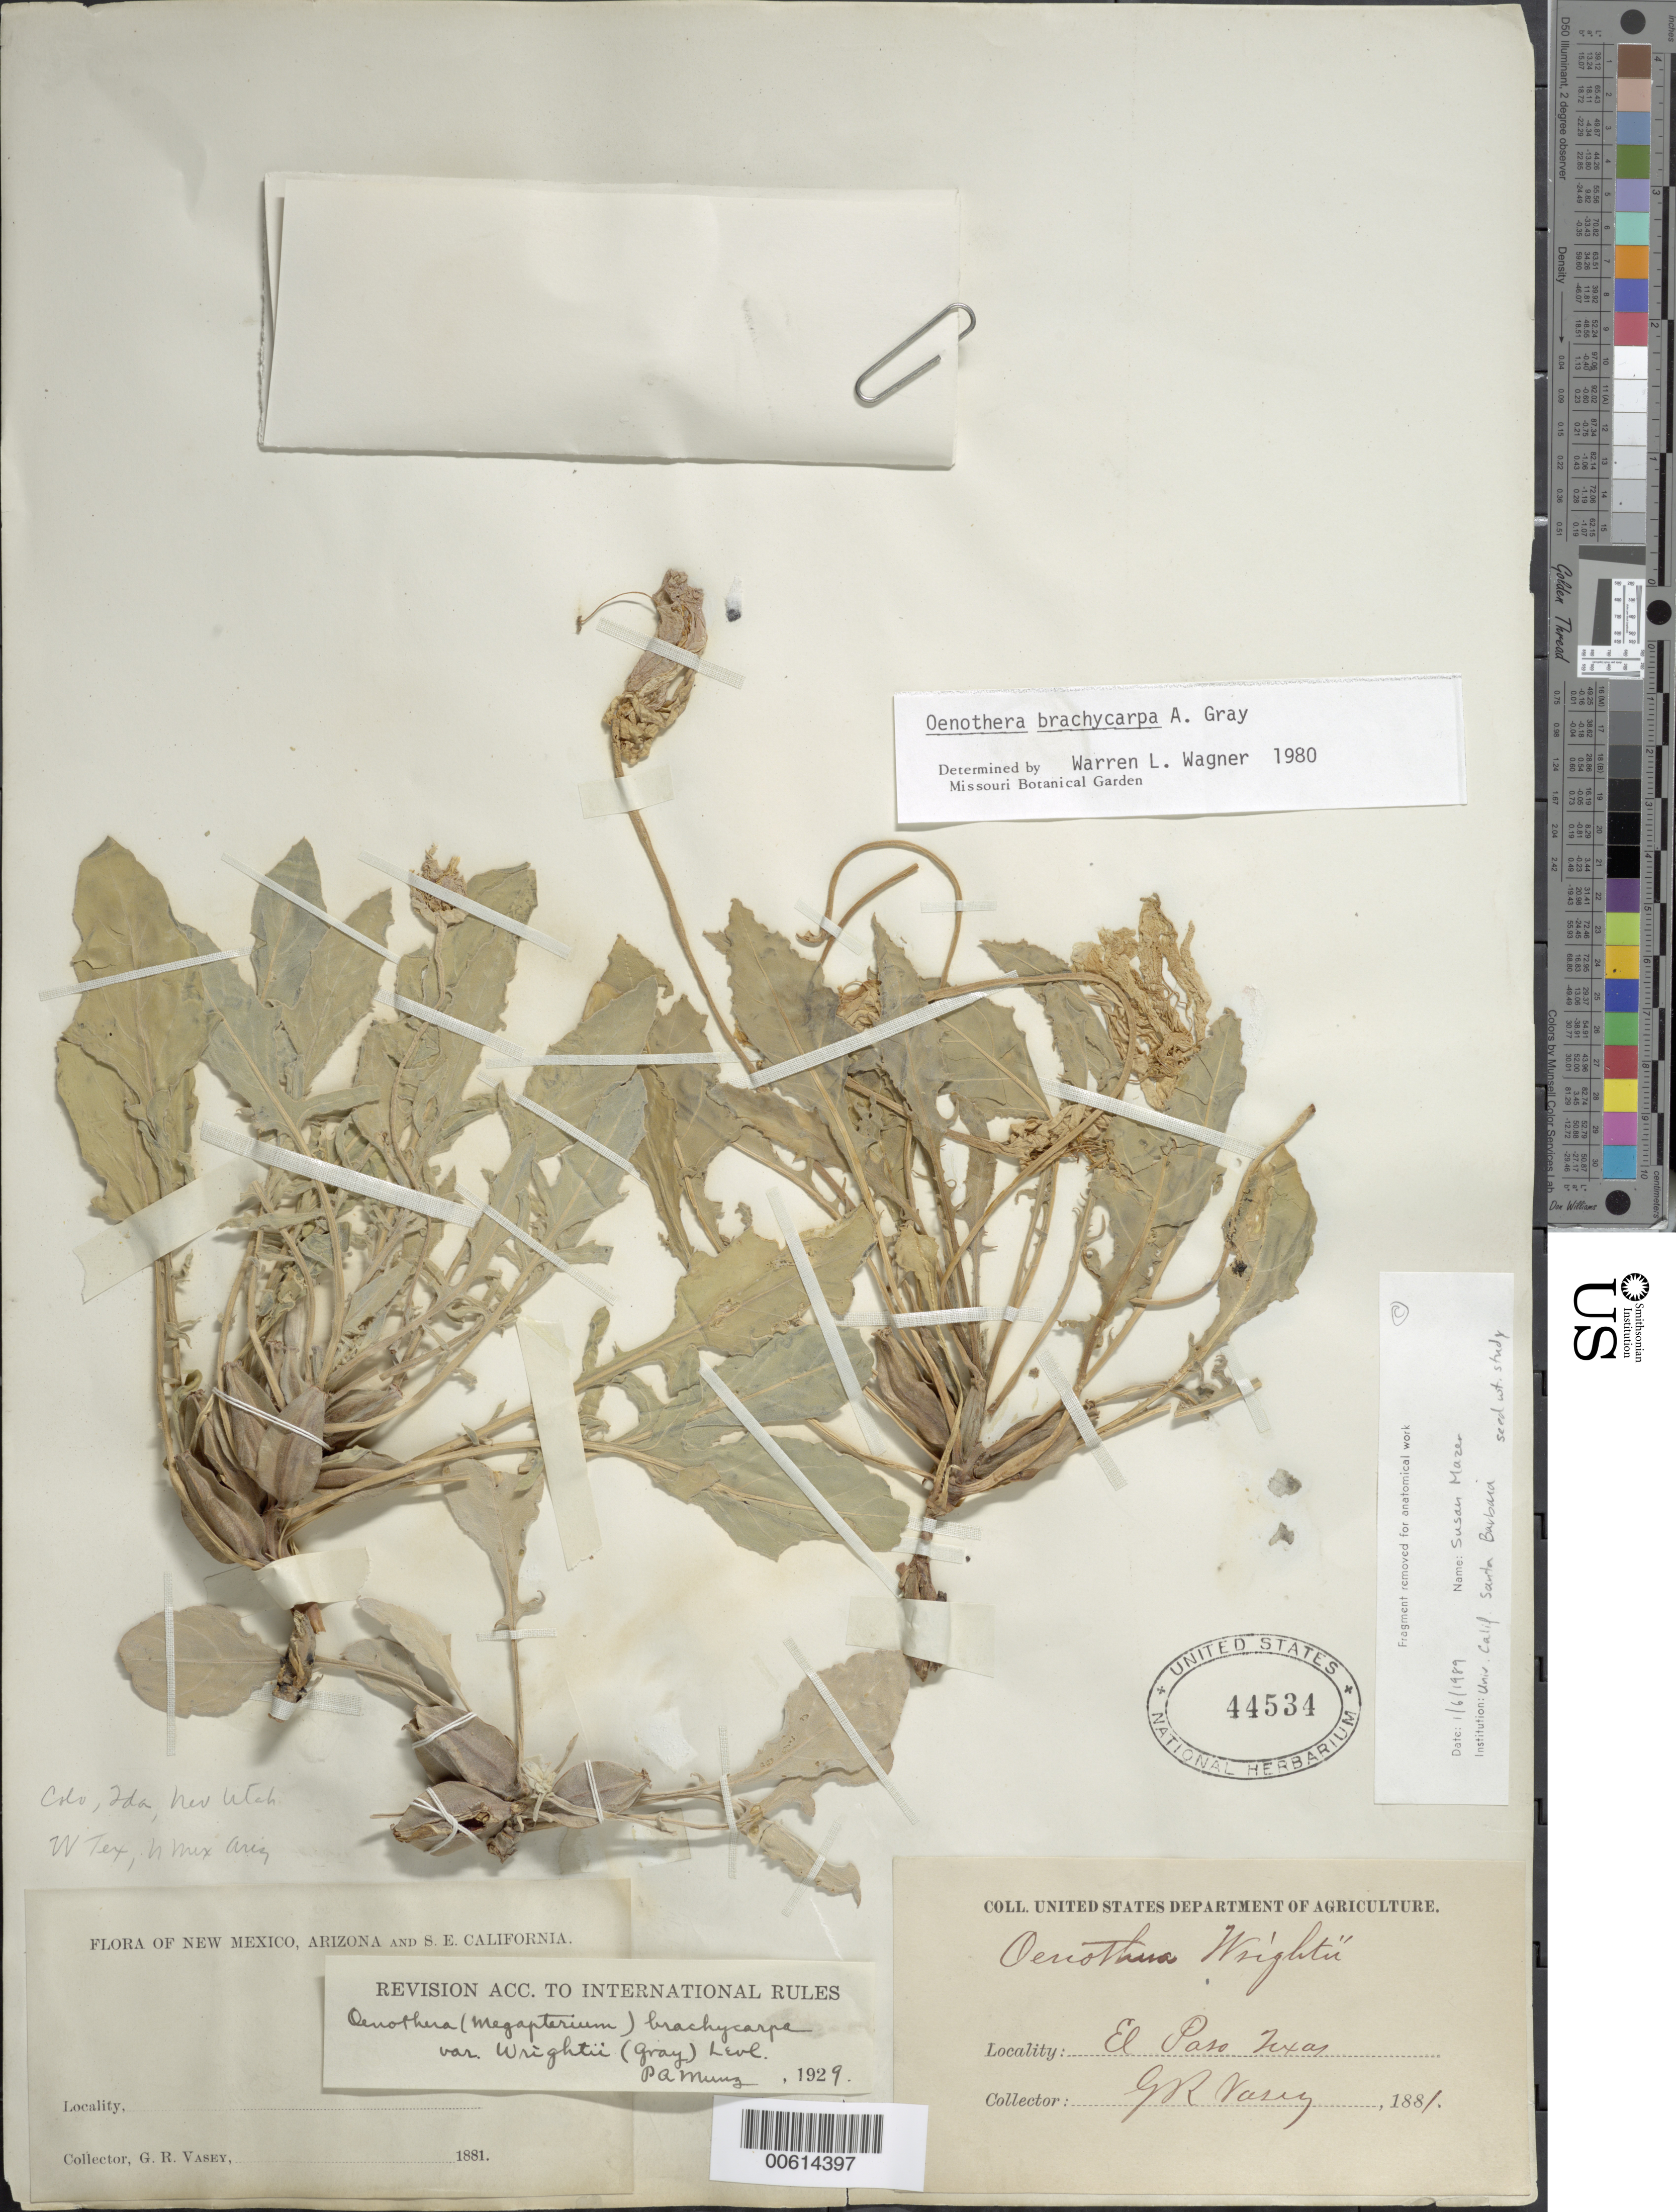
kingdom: Plantae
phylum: Tracheophyta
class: Magnoliopsida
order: Myrtales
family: Onagraceae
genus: Oenothera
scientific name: Oenothera brachycarpa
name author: A. Gray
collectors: G. R. Vasey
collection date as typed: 1881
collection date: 1881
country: United States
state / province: Texas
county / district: El Paso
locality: El Paso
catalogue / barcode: US 44534